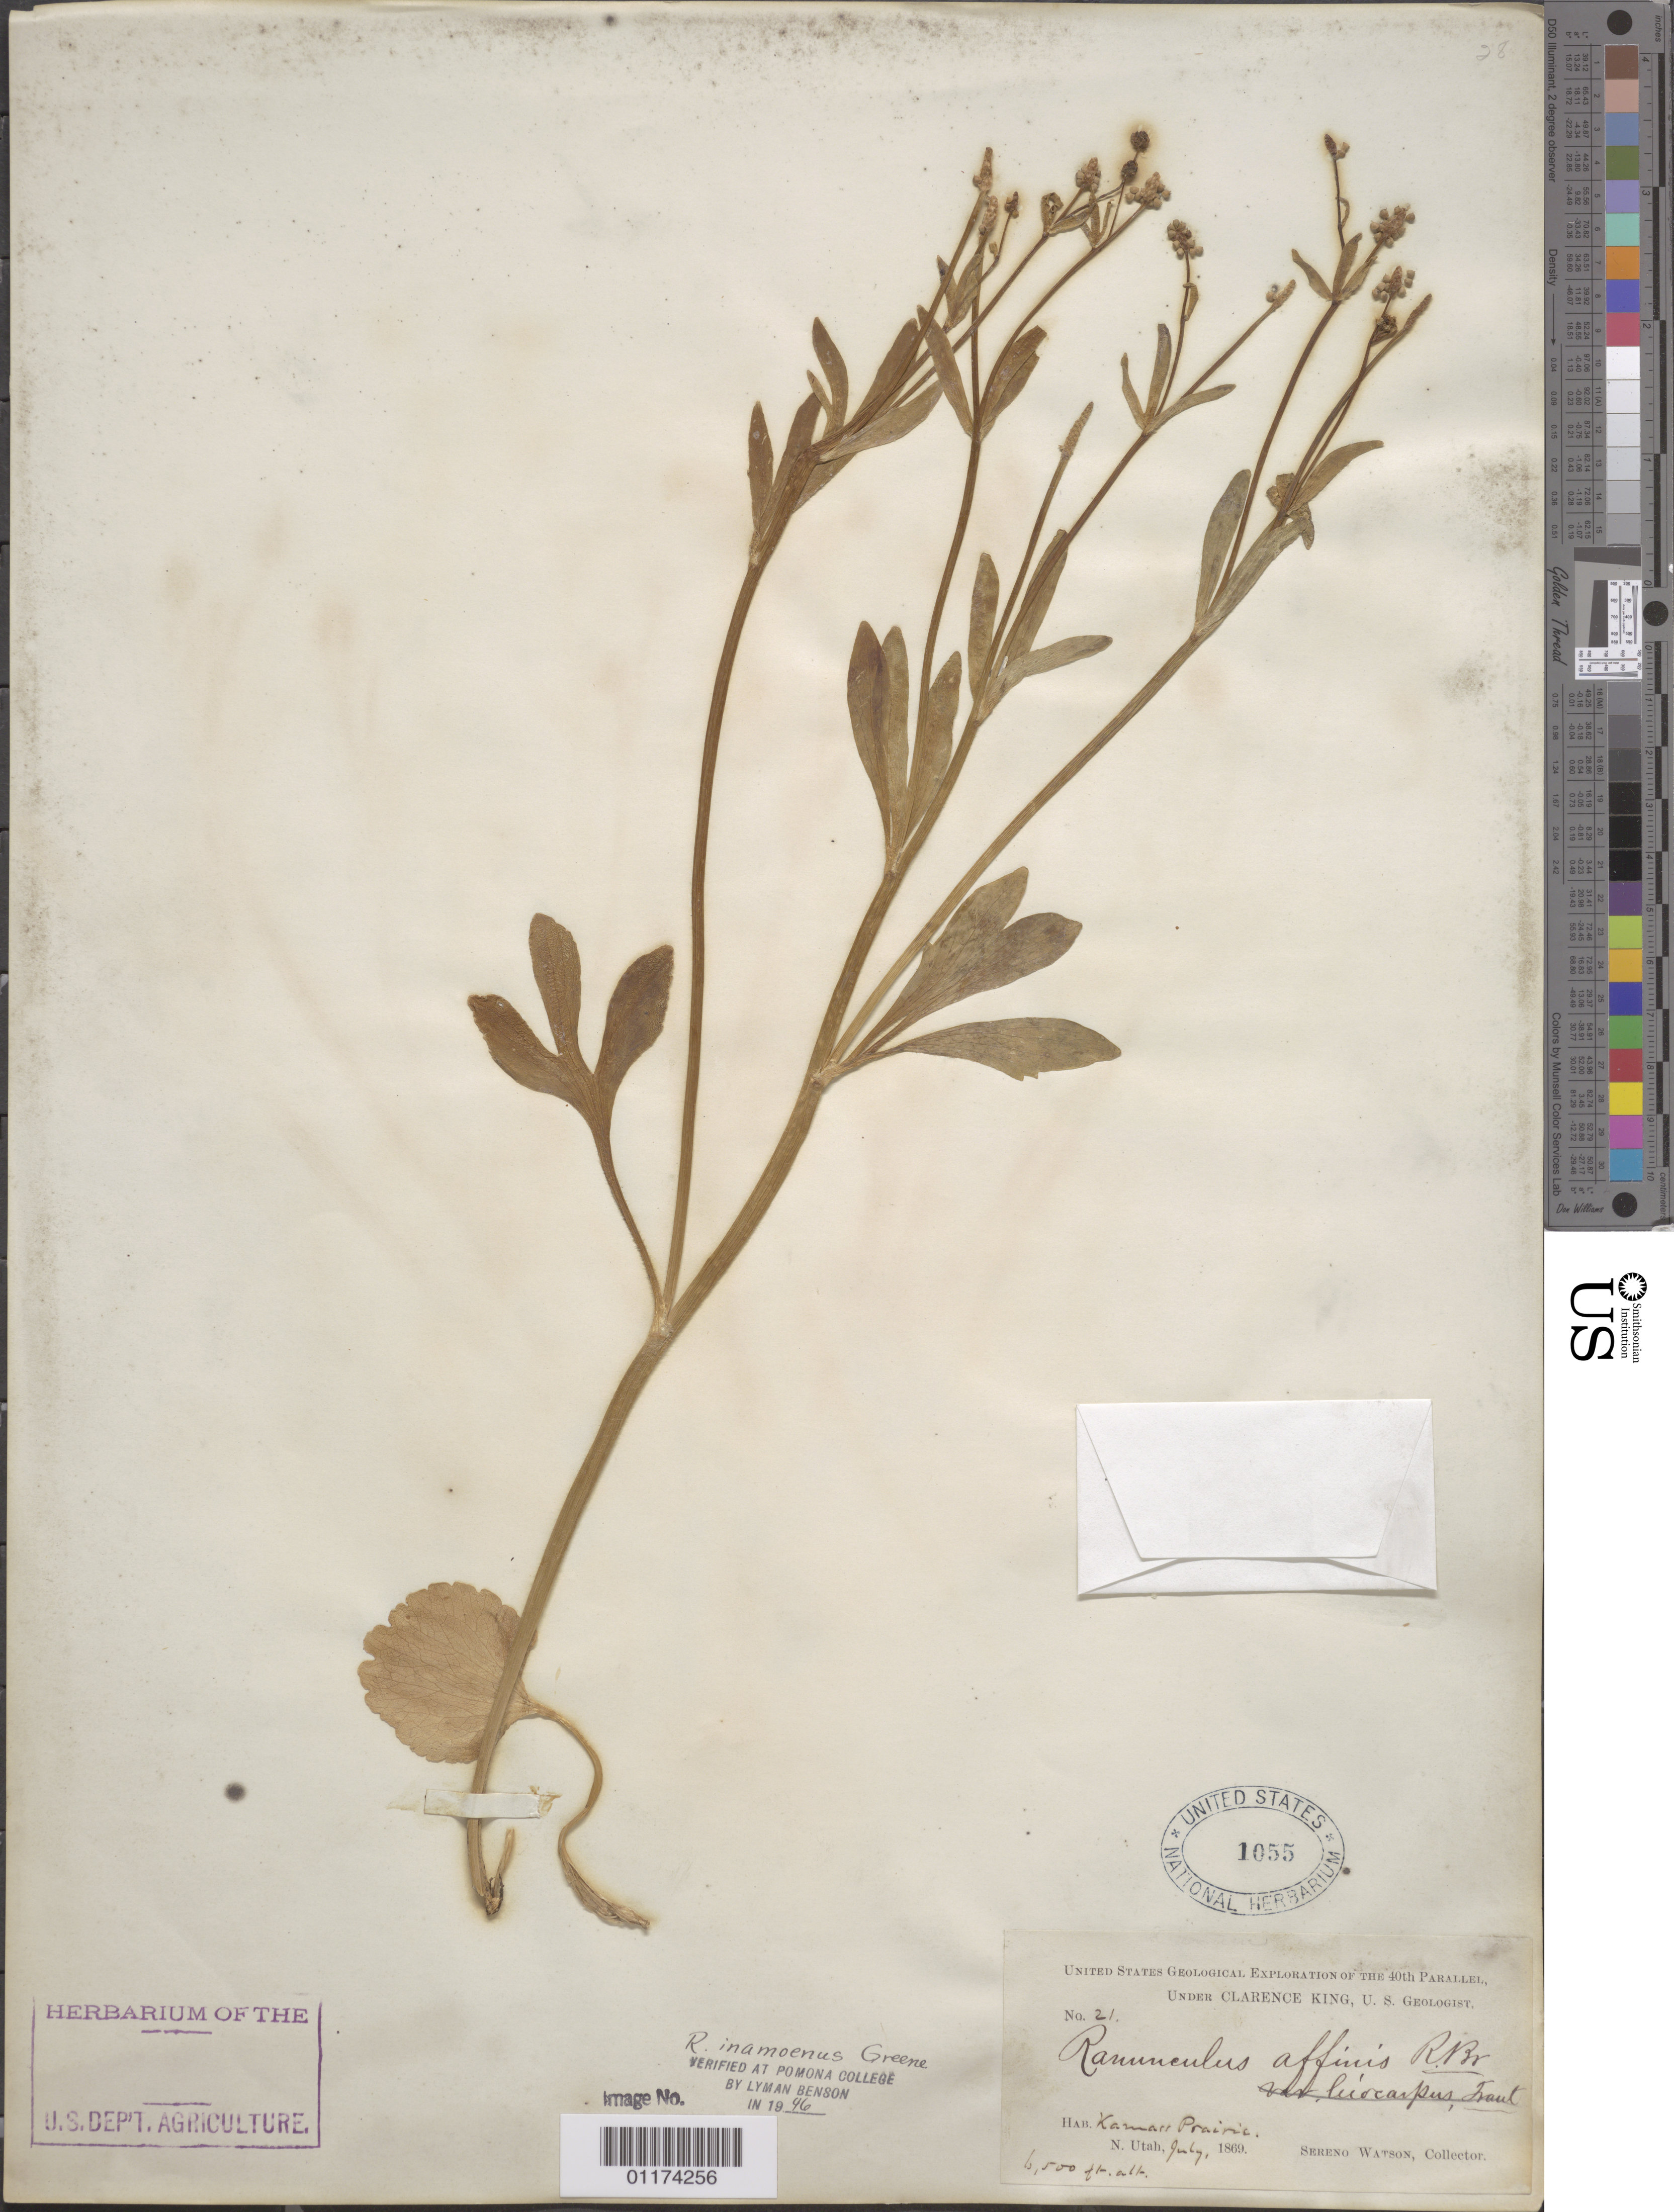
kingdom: Plantae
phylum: Tracheophyta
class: Magnoliopsida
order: Ranunculales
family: Ranunculaceae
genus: Ranunculus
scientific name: Ranunculus inamoenus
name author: Greene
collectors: S. Watson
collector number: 21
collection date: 1869-07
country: United States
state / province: Utah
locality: Kamass Prairie.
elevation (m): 1981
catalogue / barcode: US 1055